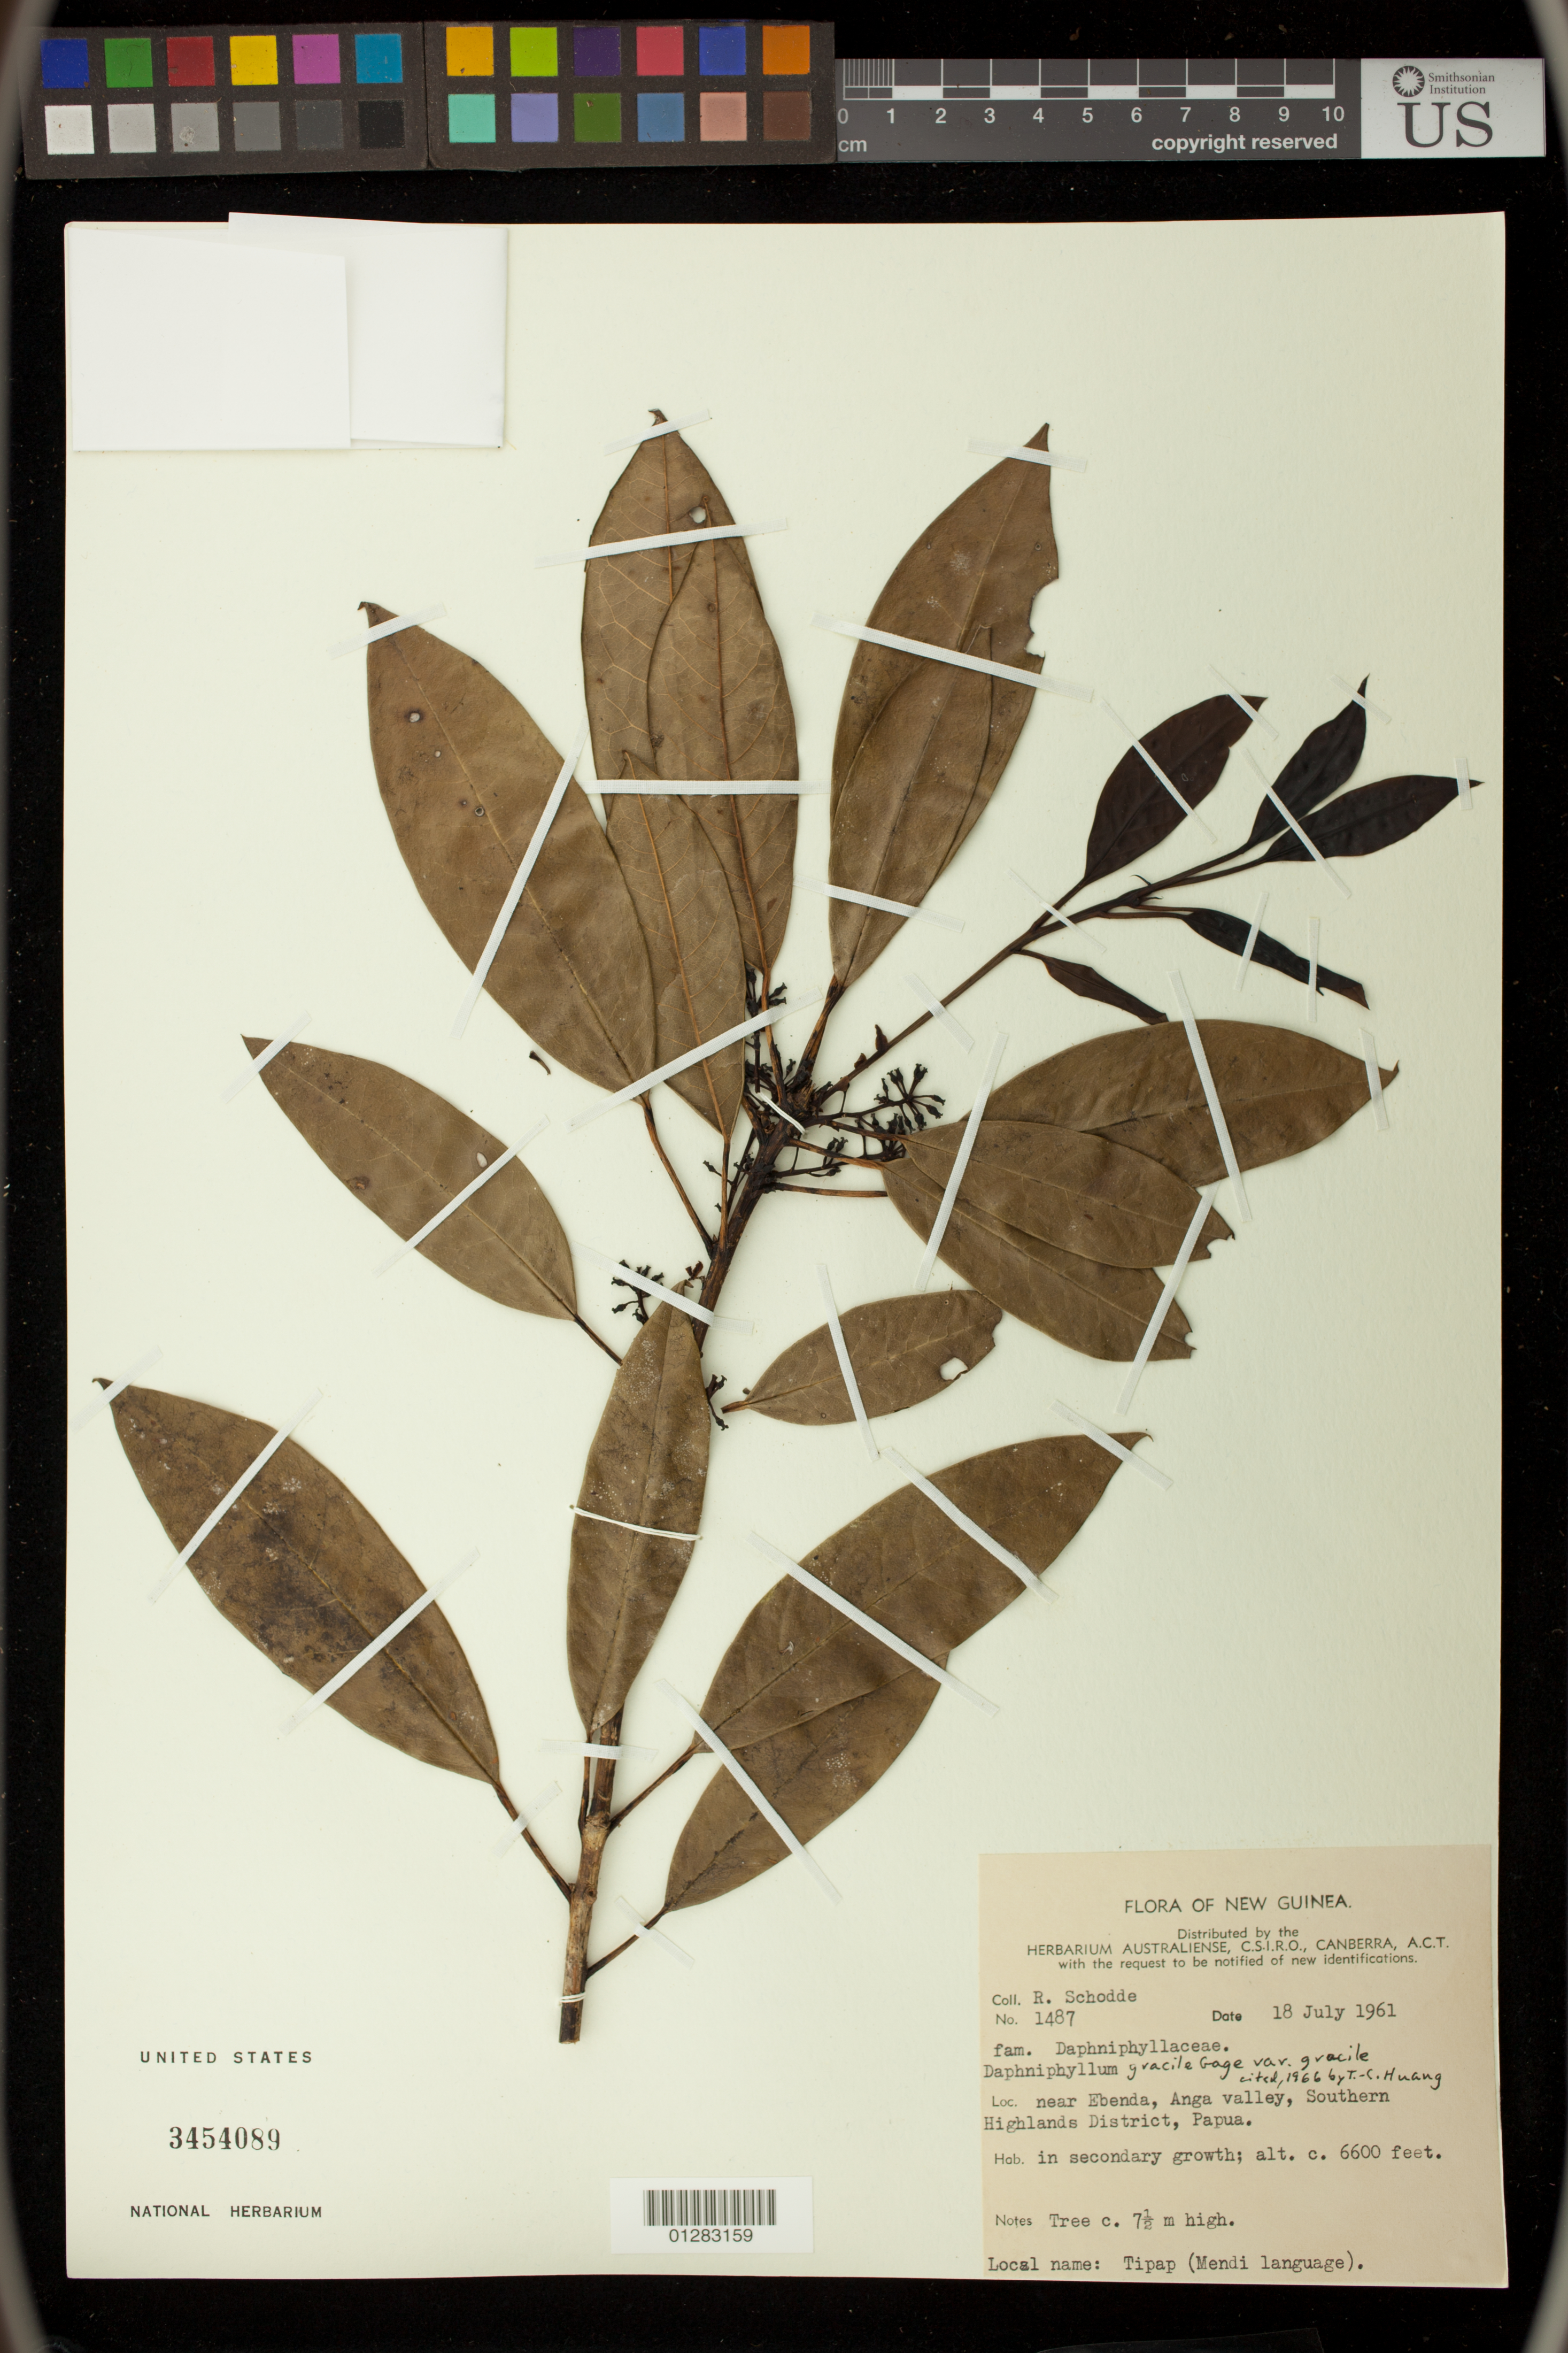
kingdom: Plantae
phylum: Tracheophyta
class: Magnoliopsida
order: Saxifragales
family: Daphniphyllaceae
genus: Daphniphyllum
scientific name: Daphniphyllum gracile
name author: Gage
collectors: R. Schodde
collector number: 1487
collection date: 1961-07-18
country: Papua New Guinea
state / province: Southern Highlands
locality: near Ebenda, Anga Valley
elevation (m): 2012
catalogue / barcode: US 3454089